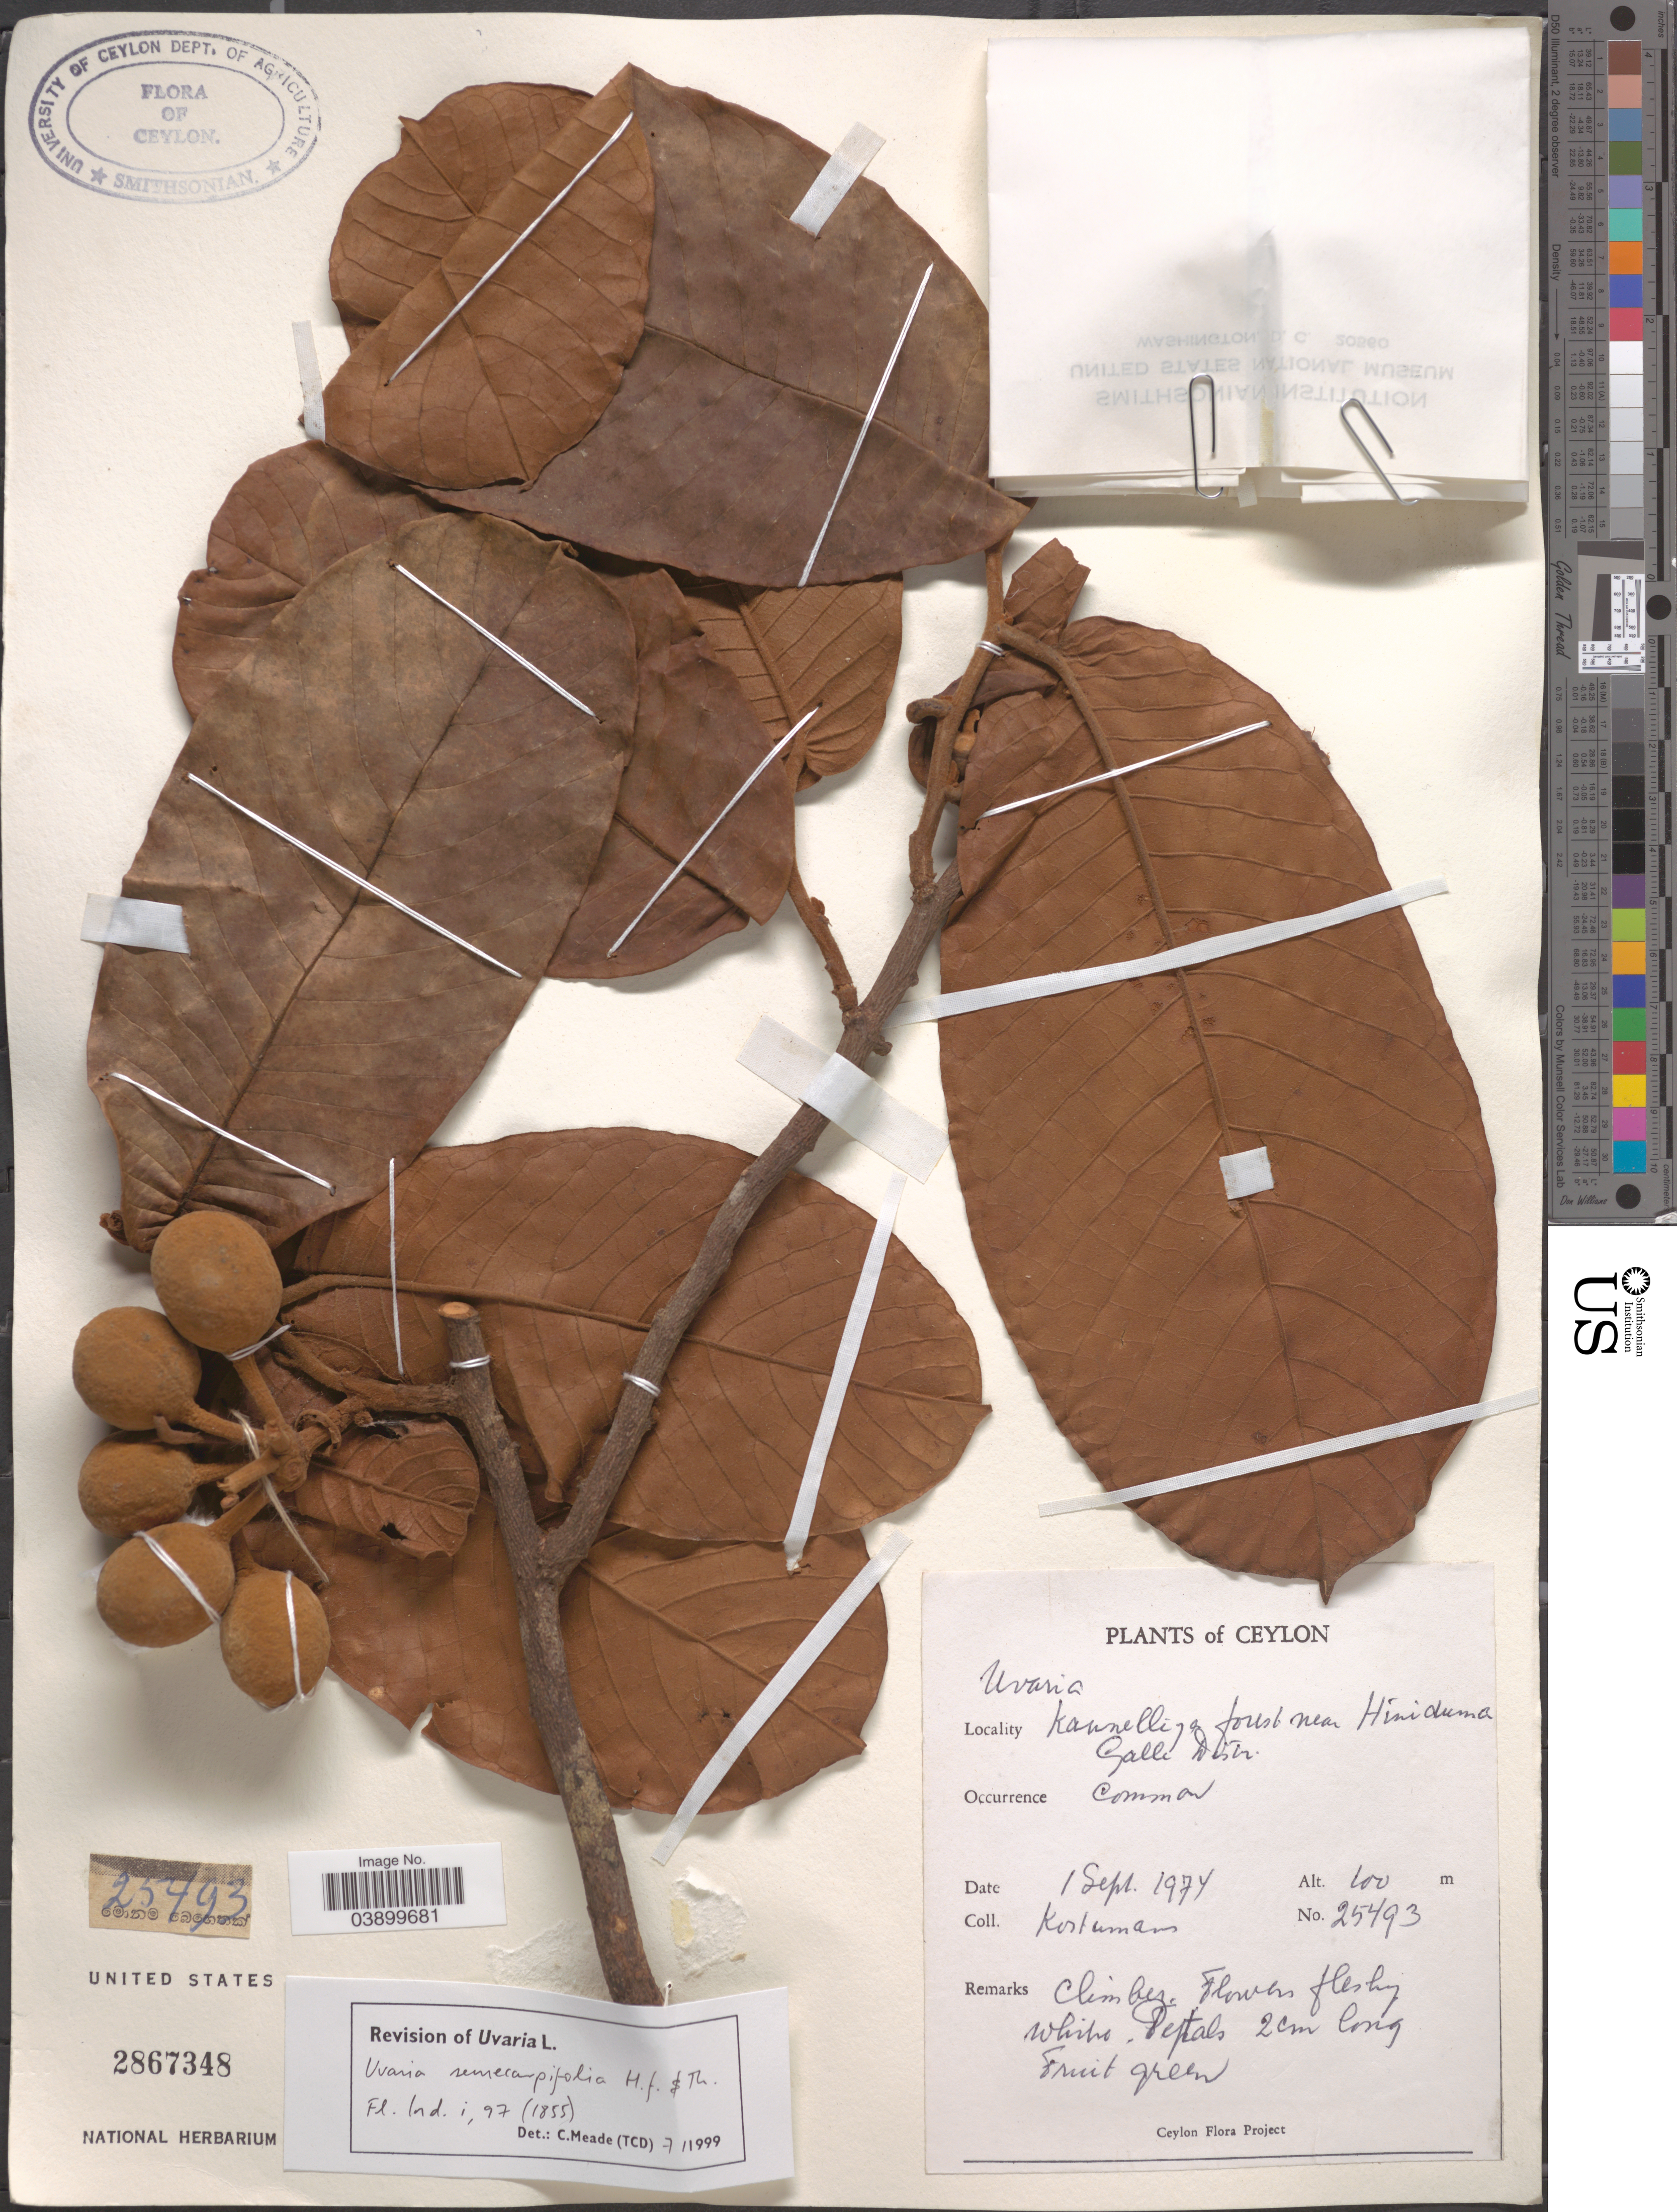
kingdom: Plantae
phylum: Tracheophyta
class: Magnoliopsida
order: Magnoliales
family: Annonaceae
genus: Uvaria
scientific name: Uvaria semecarpifolia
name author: Hook. f. & Thomson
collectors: Kostermans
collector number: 25493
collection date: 1974-09-01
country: Sri Lanka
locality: Ceylon. Kannelliya forest near Hiniduma Galle Distr.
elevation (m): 100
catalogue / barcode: US 2867348